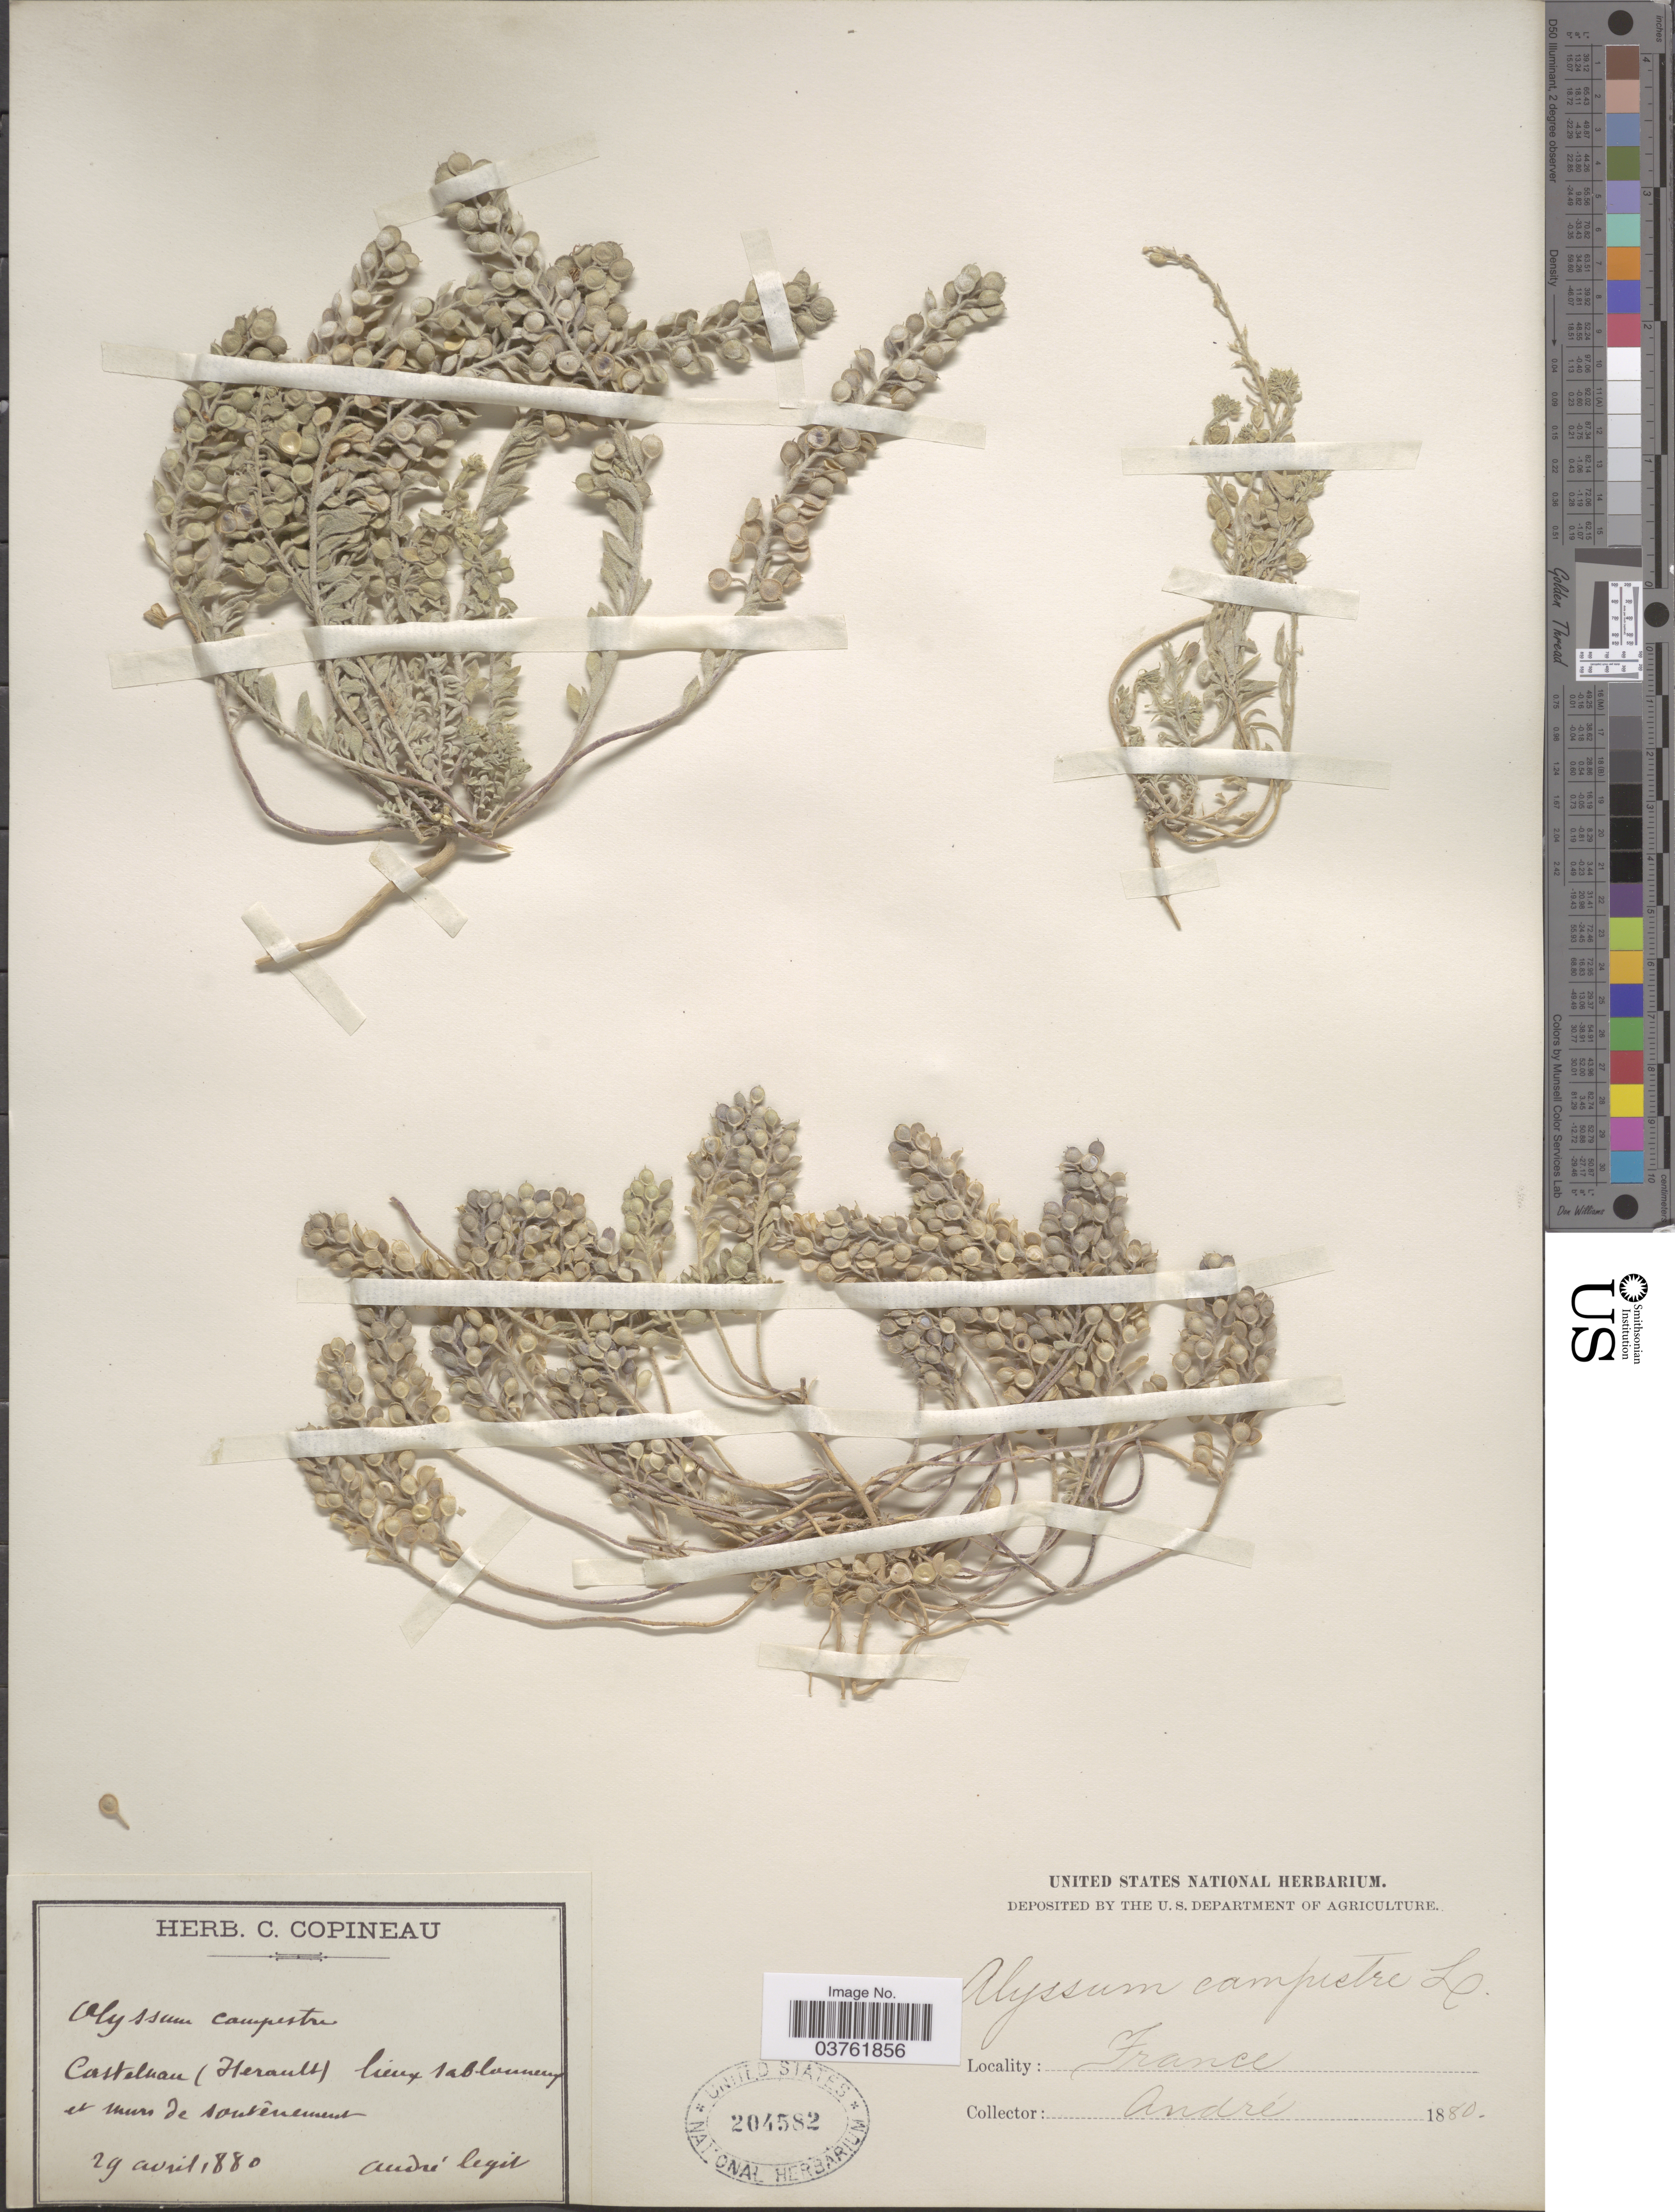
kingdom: Plantae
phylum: Tracheophyta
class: Magnoliopsida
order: Brassicales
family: Brassicaceae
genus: Alyssum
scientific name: Alyssum campestre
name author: (L.) L.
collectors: André, --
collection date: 1880-04-29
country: France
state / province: Occitanie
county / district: Hérault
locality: Castelnau (Herault) lieux sablonneux et murs de soutenement.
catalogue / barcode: US 204582